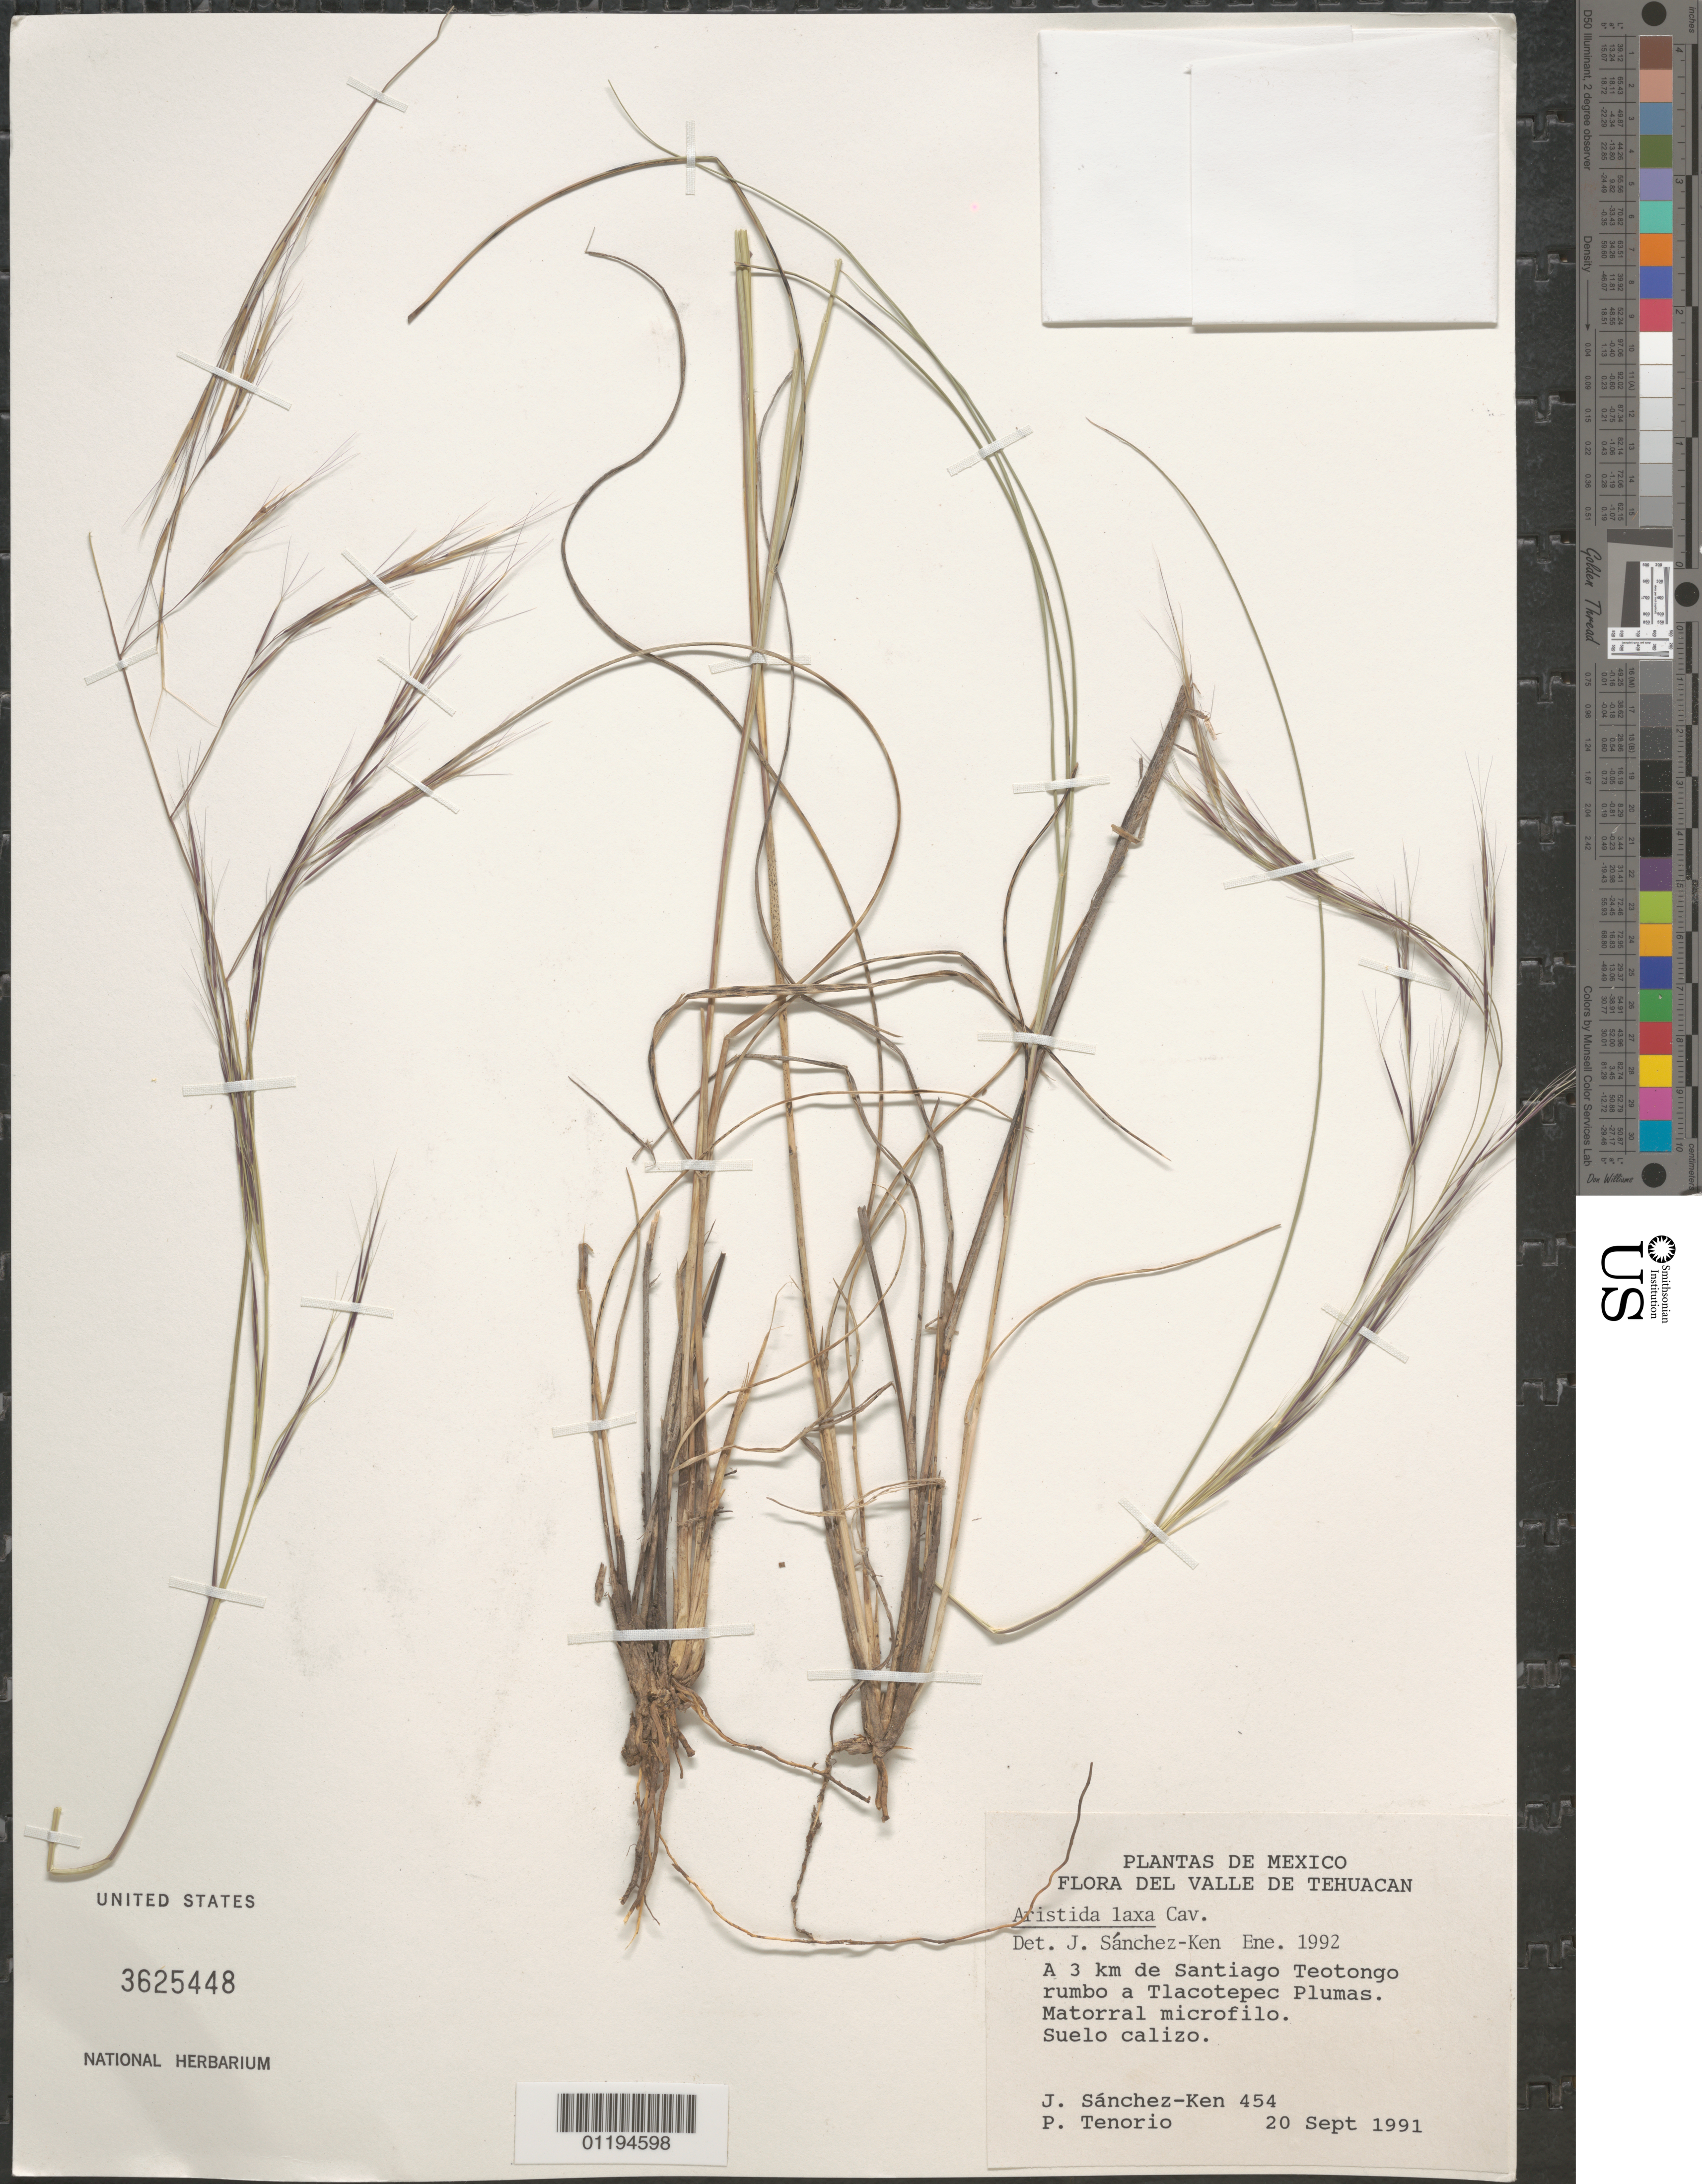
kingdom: Plantae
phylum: Tracheophyta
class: Liliopsida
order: Poales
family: Poaceae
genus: Aristida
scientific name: Aristida laxa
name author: Cav.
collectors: J. G. Sánchez-Ken & Tenorio, P.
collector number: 454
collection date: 1991-09-20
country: Mexico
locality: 3km of Santiogo Teotongo course to Tlacotepec Plumas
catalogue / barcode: US 3625448